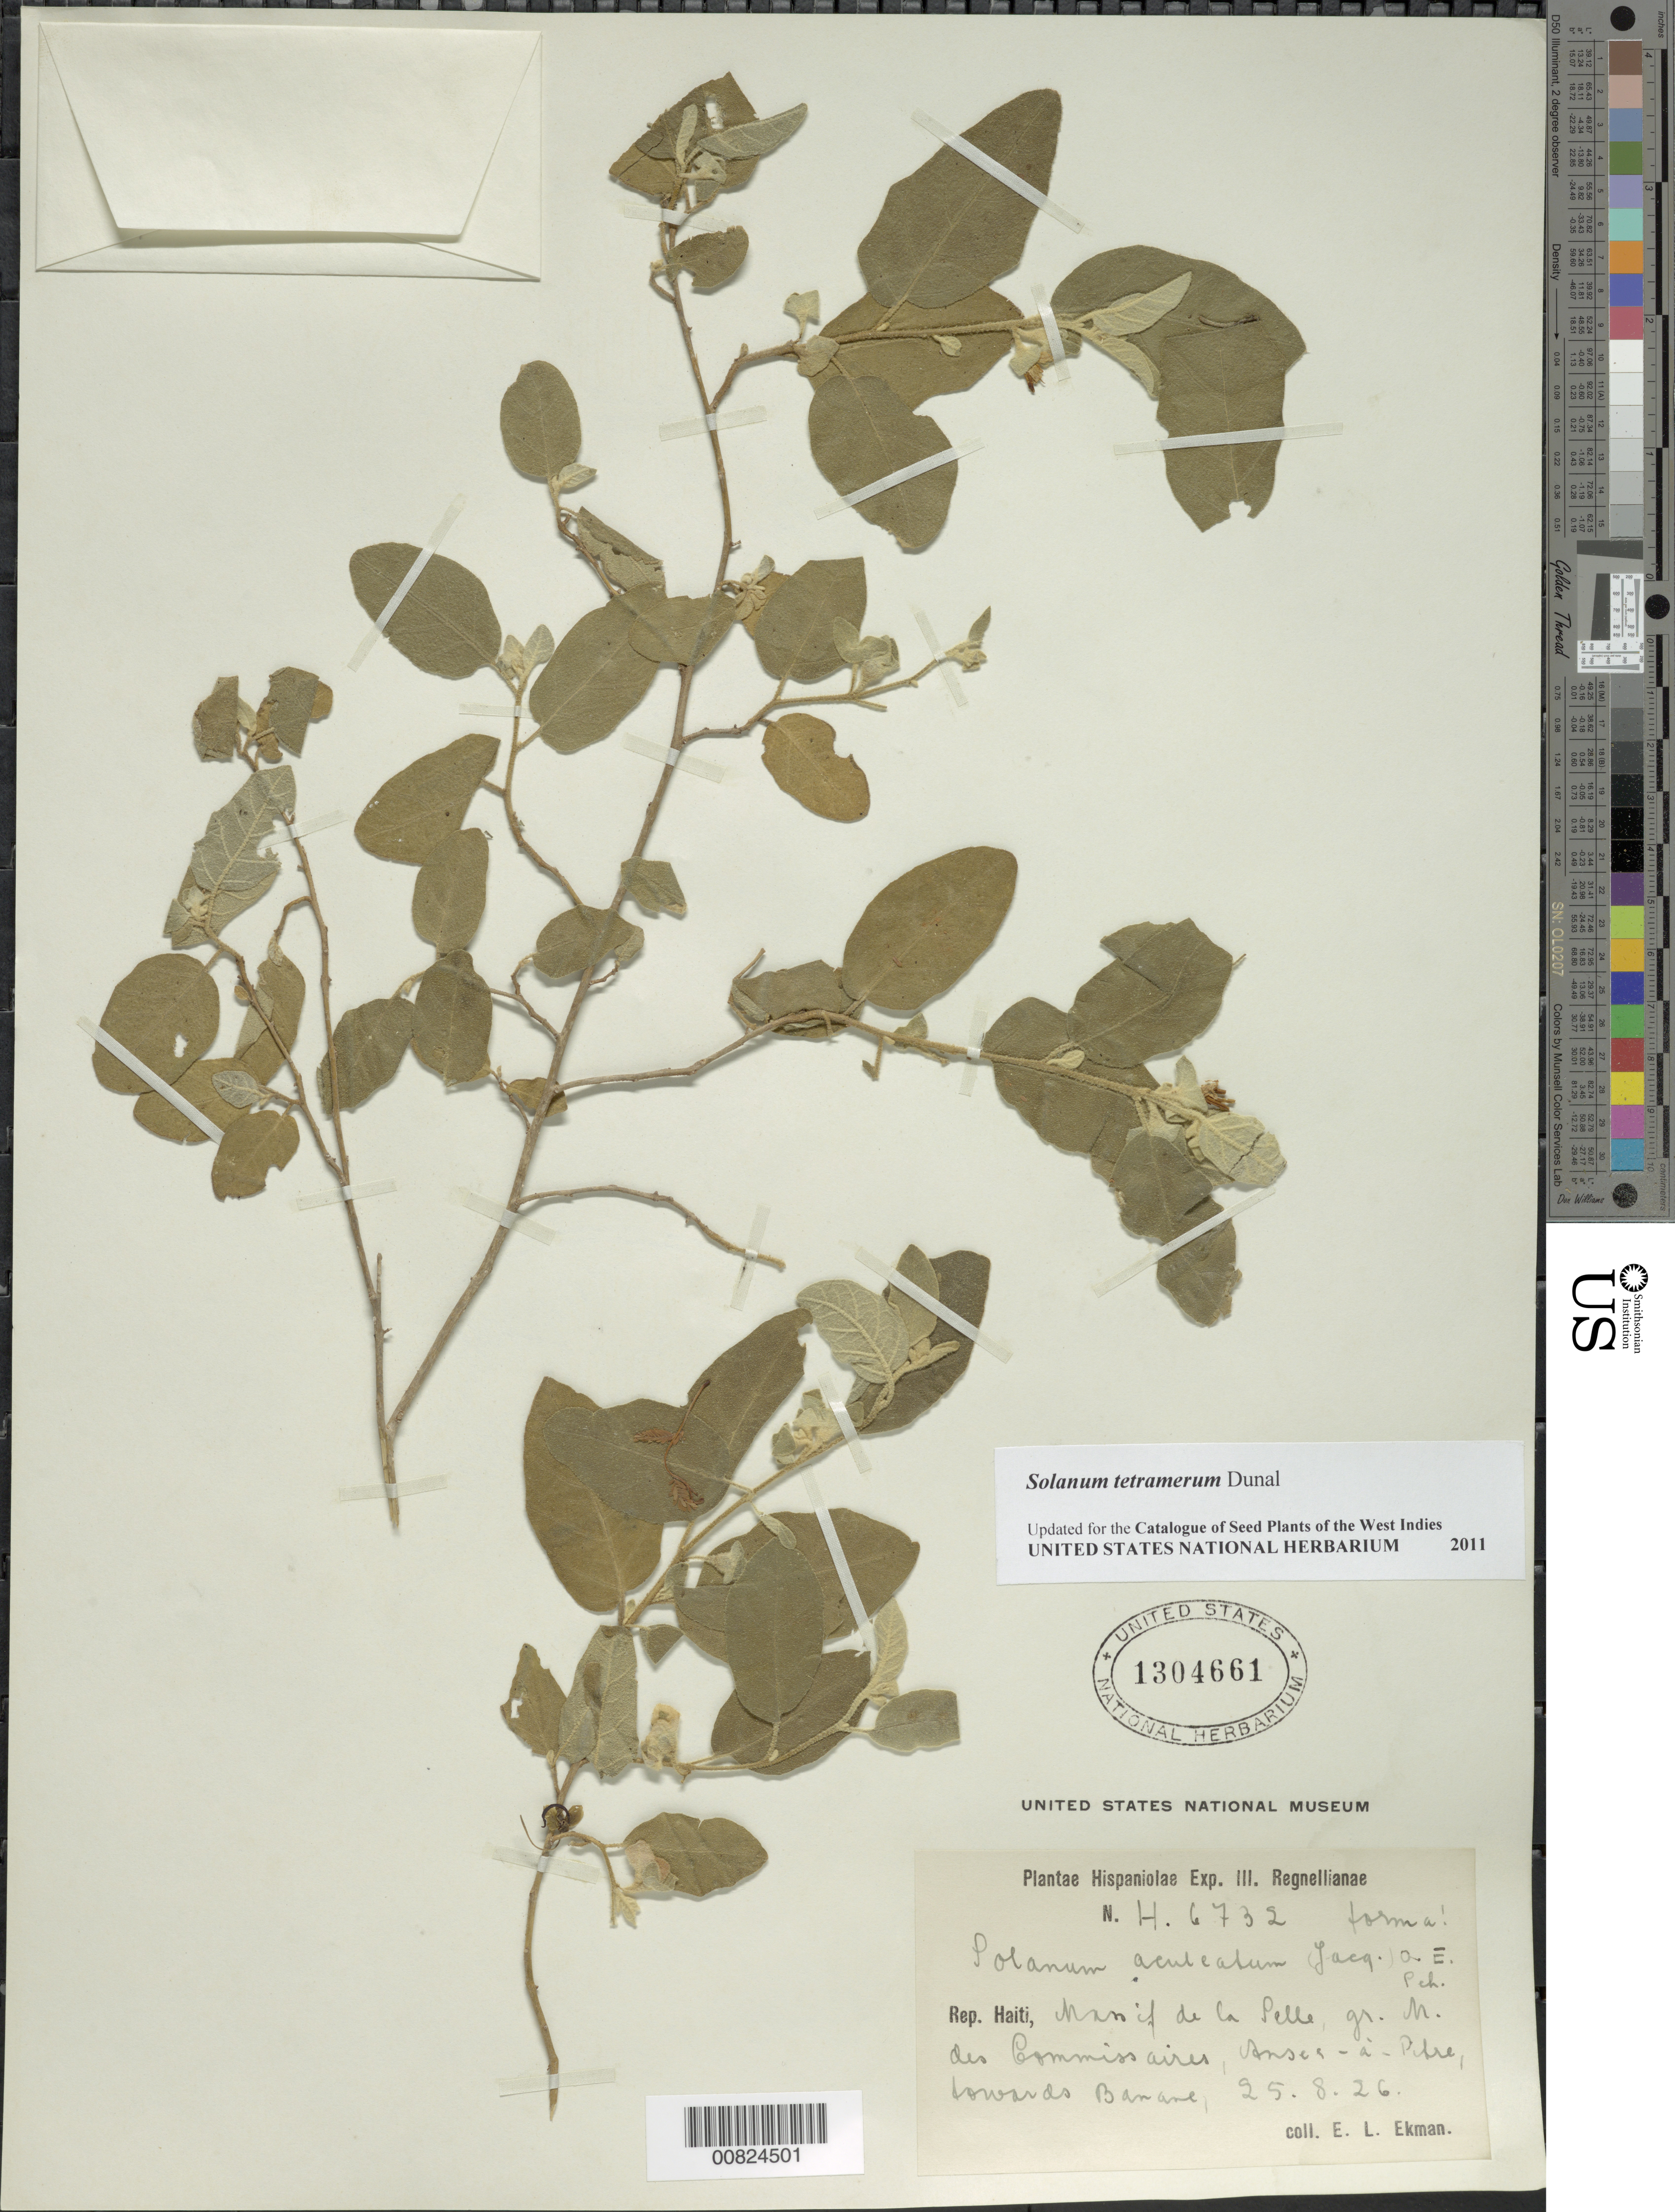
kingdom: Plantae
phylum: Tracheophyta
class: Magnoliopsida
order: Solanales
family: Solanaceae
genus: Solanum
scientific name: Solanum aquartia var. aquartia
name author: Dunal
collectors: E. L. Ekman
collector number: H 6732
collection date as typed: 25 Aug 1926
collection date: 1926-08-25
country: Haiti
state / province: Ouest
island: Hispaniola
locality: Massif de la Selle, Gros Morne des Commissaires, Anses-à-Pitre towards Banane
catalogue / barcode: US 1304661